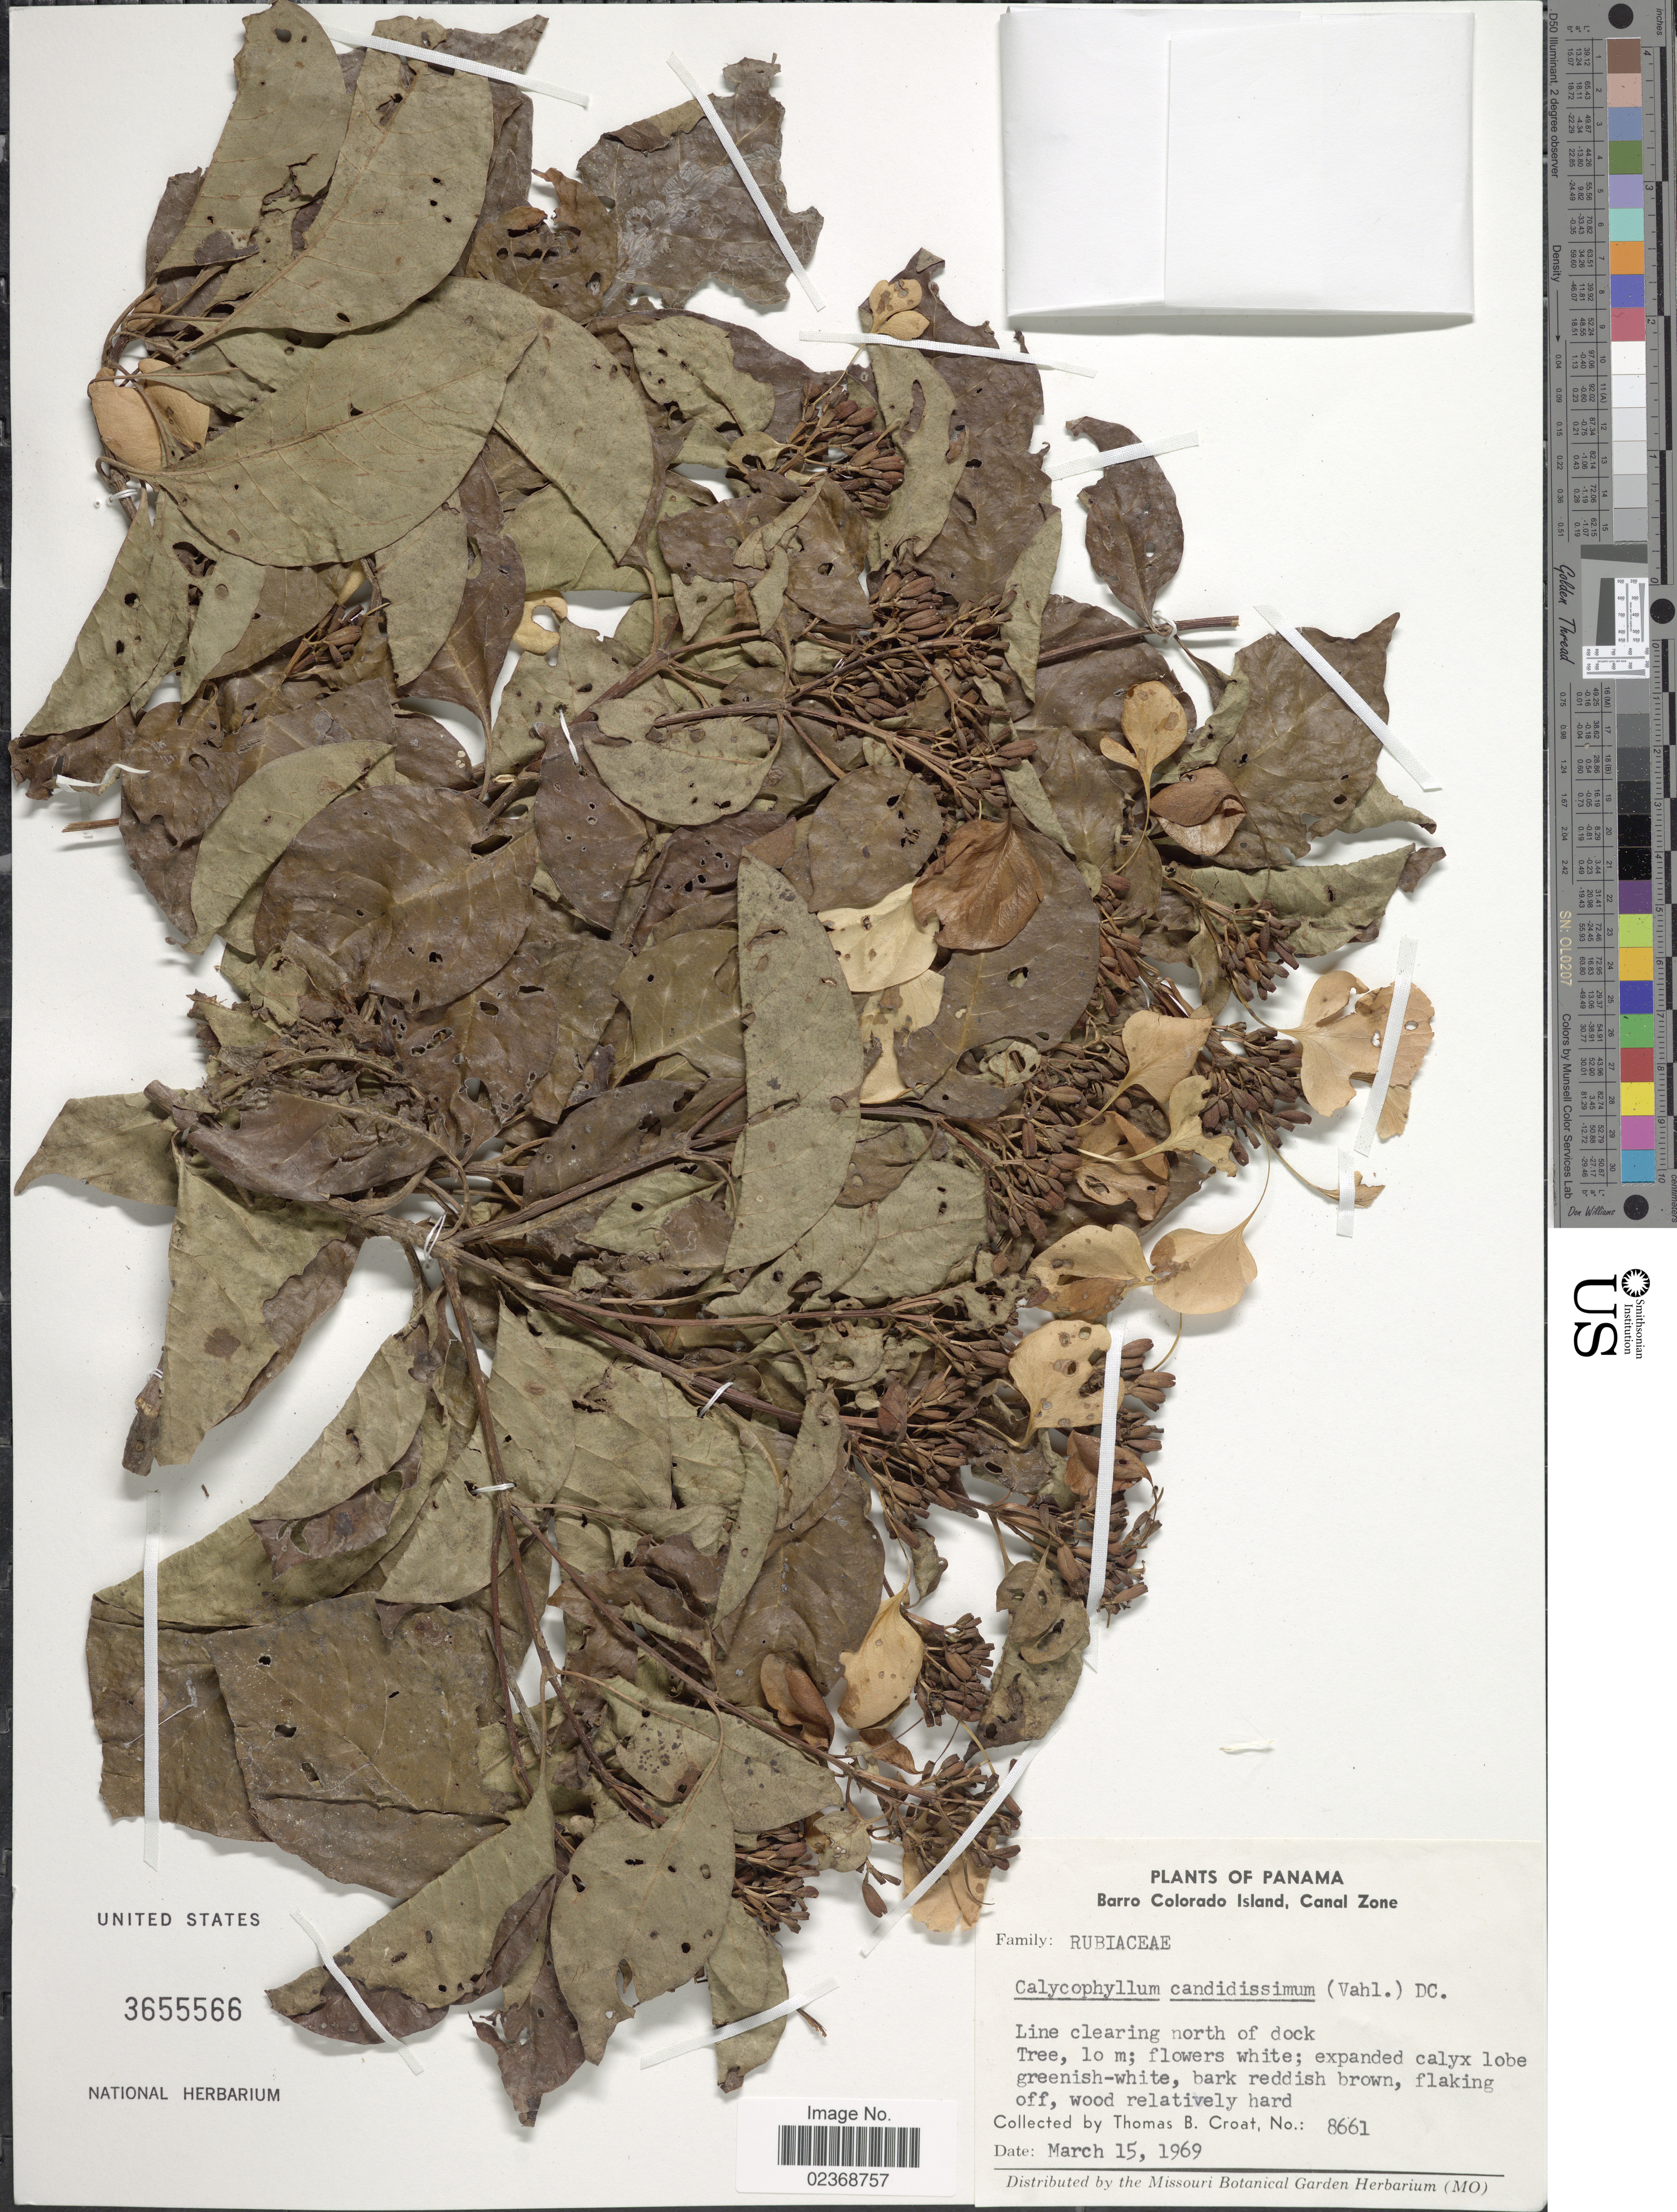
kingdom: Plantae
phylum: Tracheophyta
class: Magnoliopsida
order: Gentianales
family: Rubiaceae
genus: Calycophyllum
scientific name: Calycophyllum candidissimum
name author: (Vahl) DC.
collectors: T. B. Croat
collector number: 8661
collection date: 1969-03-15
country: Panama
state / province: Panamá Oeste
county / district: Canal Zone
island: Barro Colorado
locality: Barro Colorado Island, Canal Zone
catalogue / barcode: US 3655566